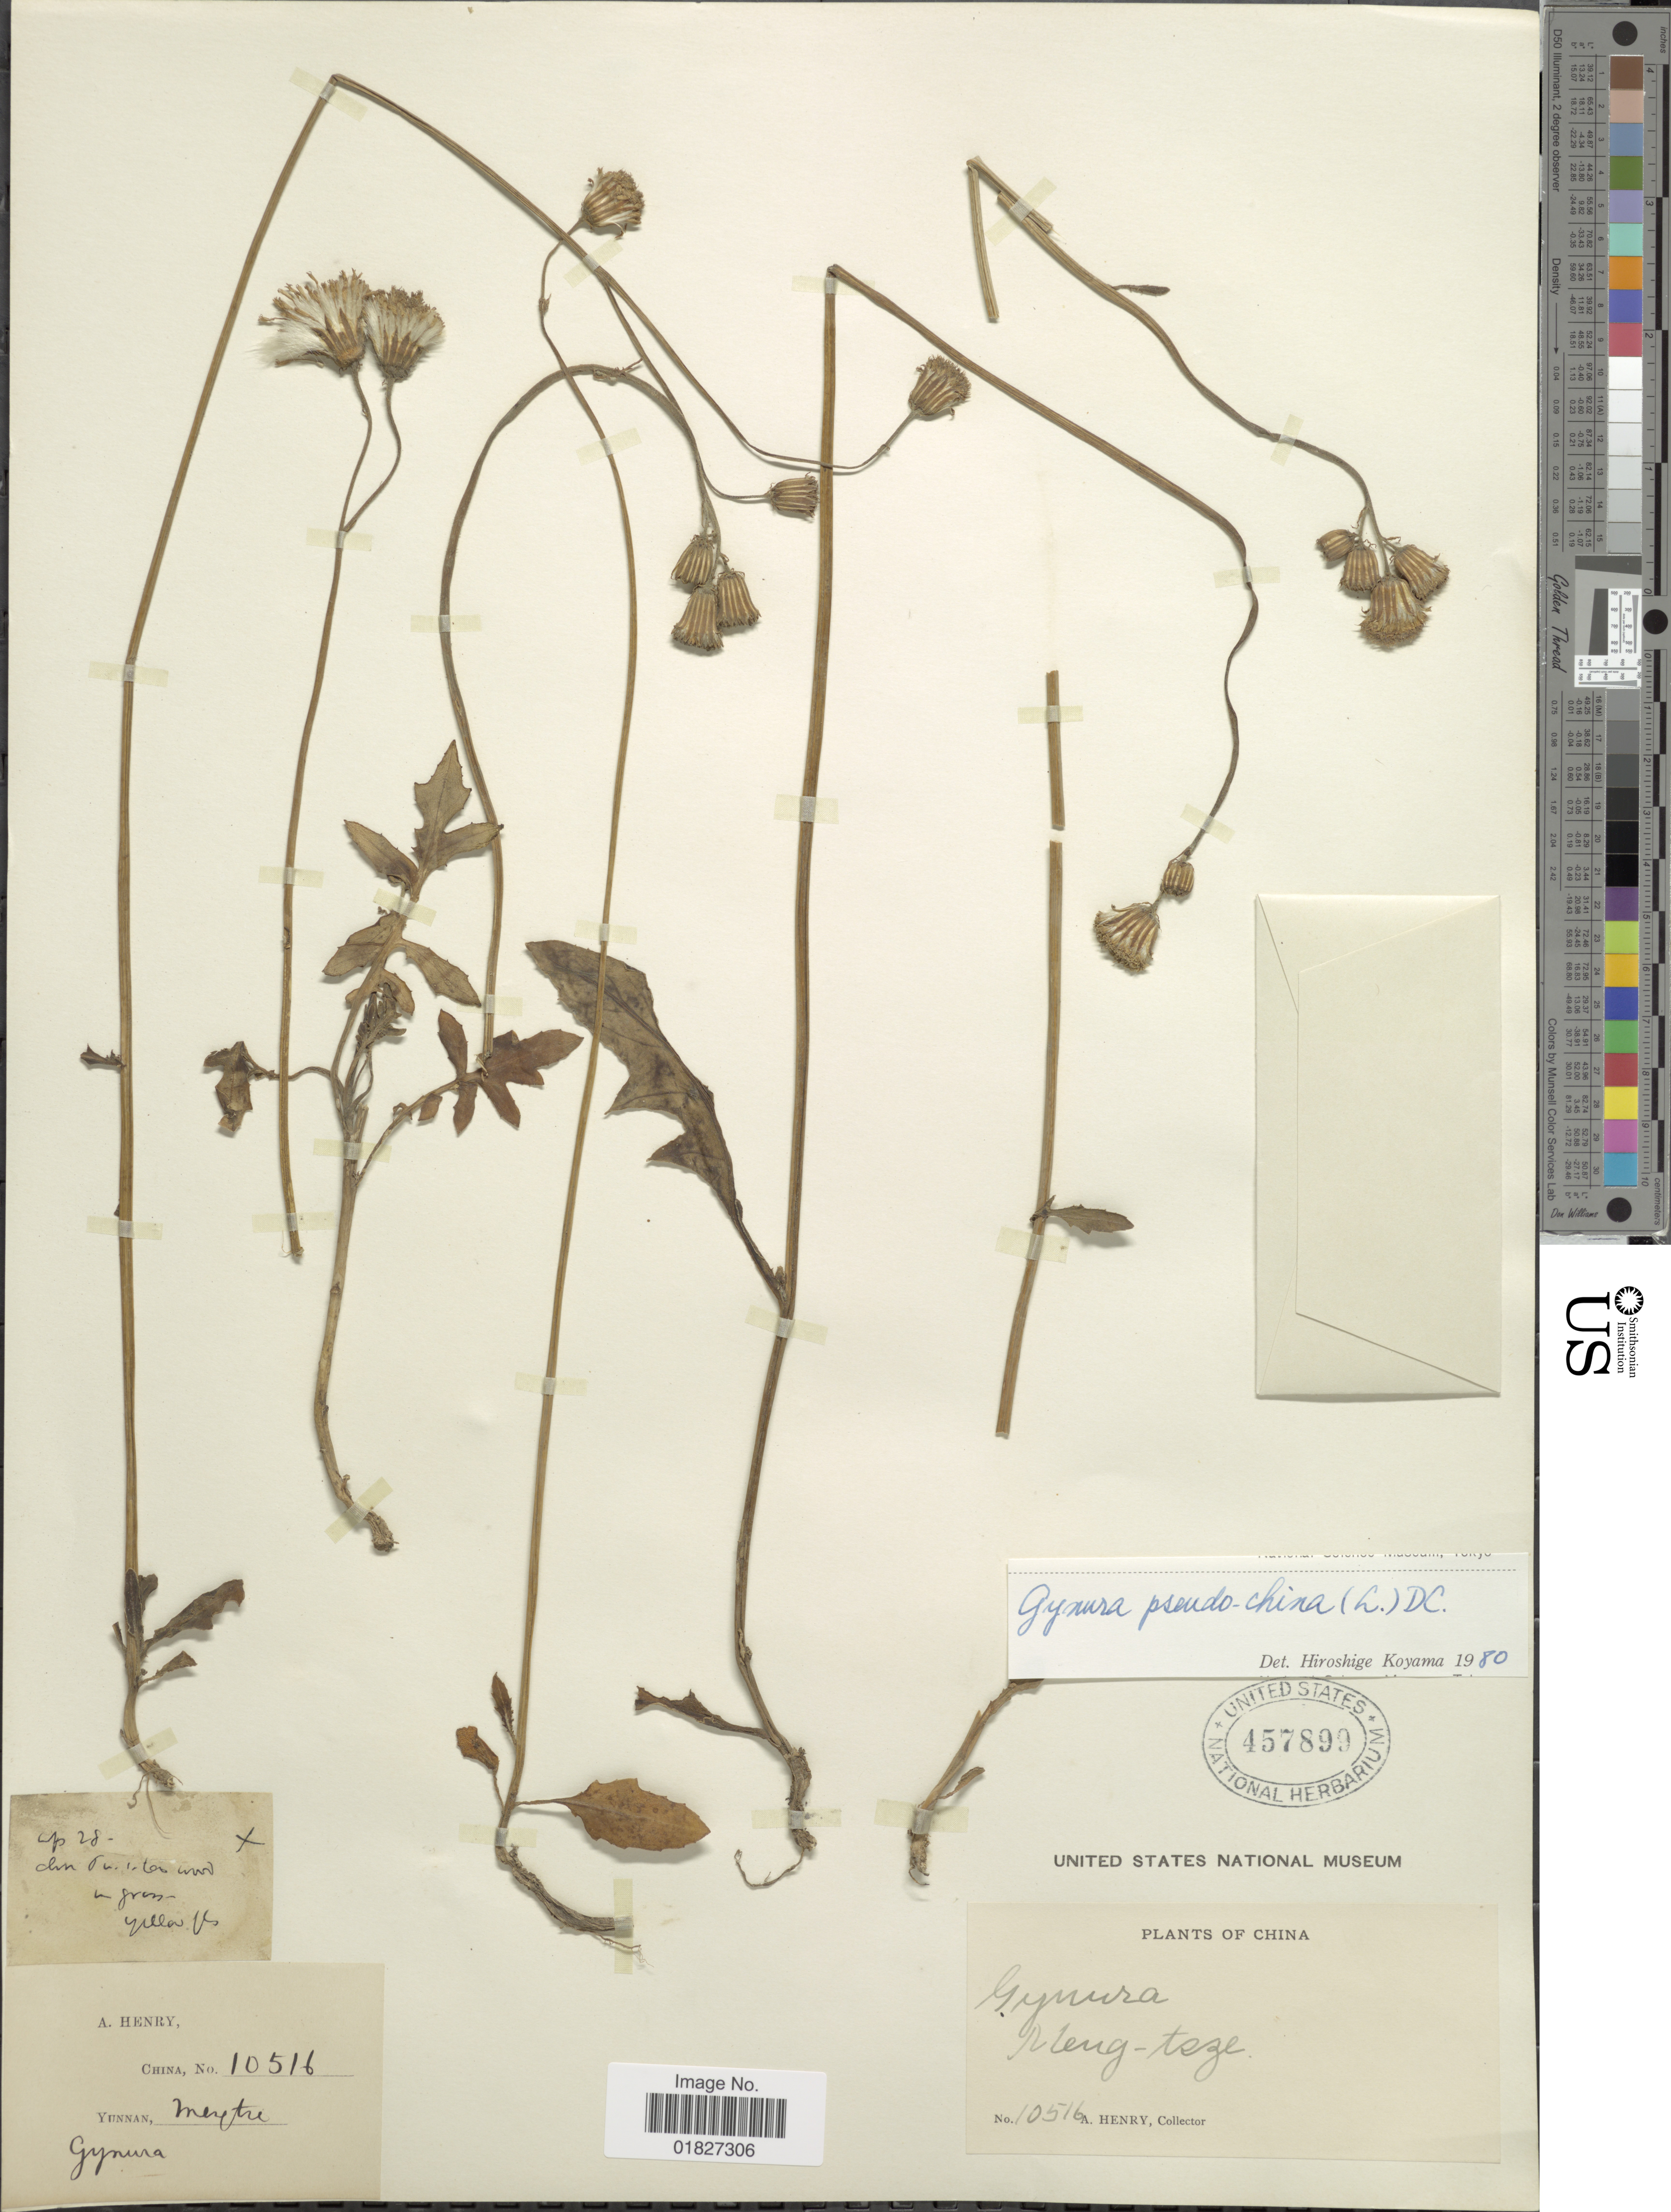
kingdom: Plantae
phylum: Tracheophyta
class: Magnoliopsida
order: Asterales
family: Asteraceae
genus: Gynura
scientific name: Gynura pseudochina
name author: (L.) DC.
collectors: A. Henry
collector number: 10516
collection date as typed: Transcribed d/m/y: /9/28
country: China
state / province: Yunnan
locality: Mengtze. Pu-i-tao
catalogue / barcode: US 457899